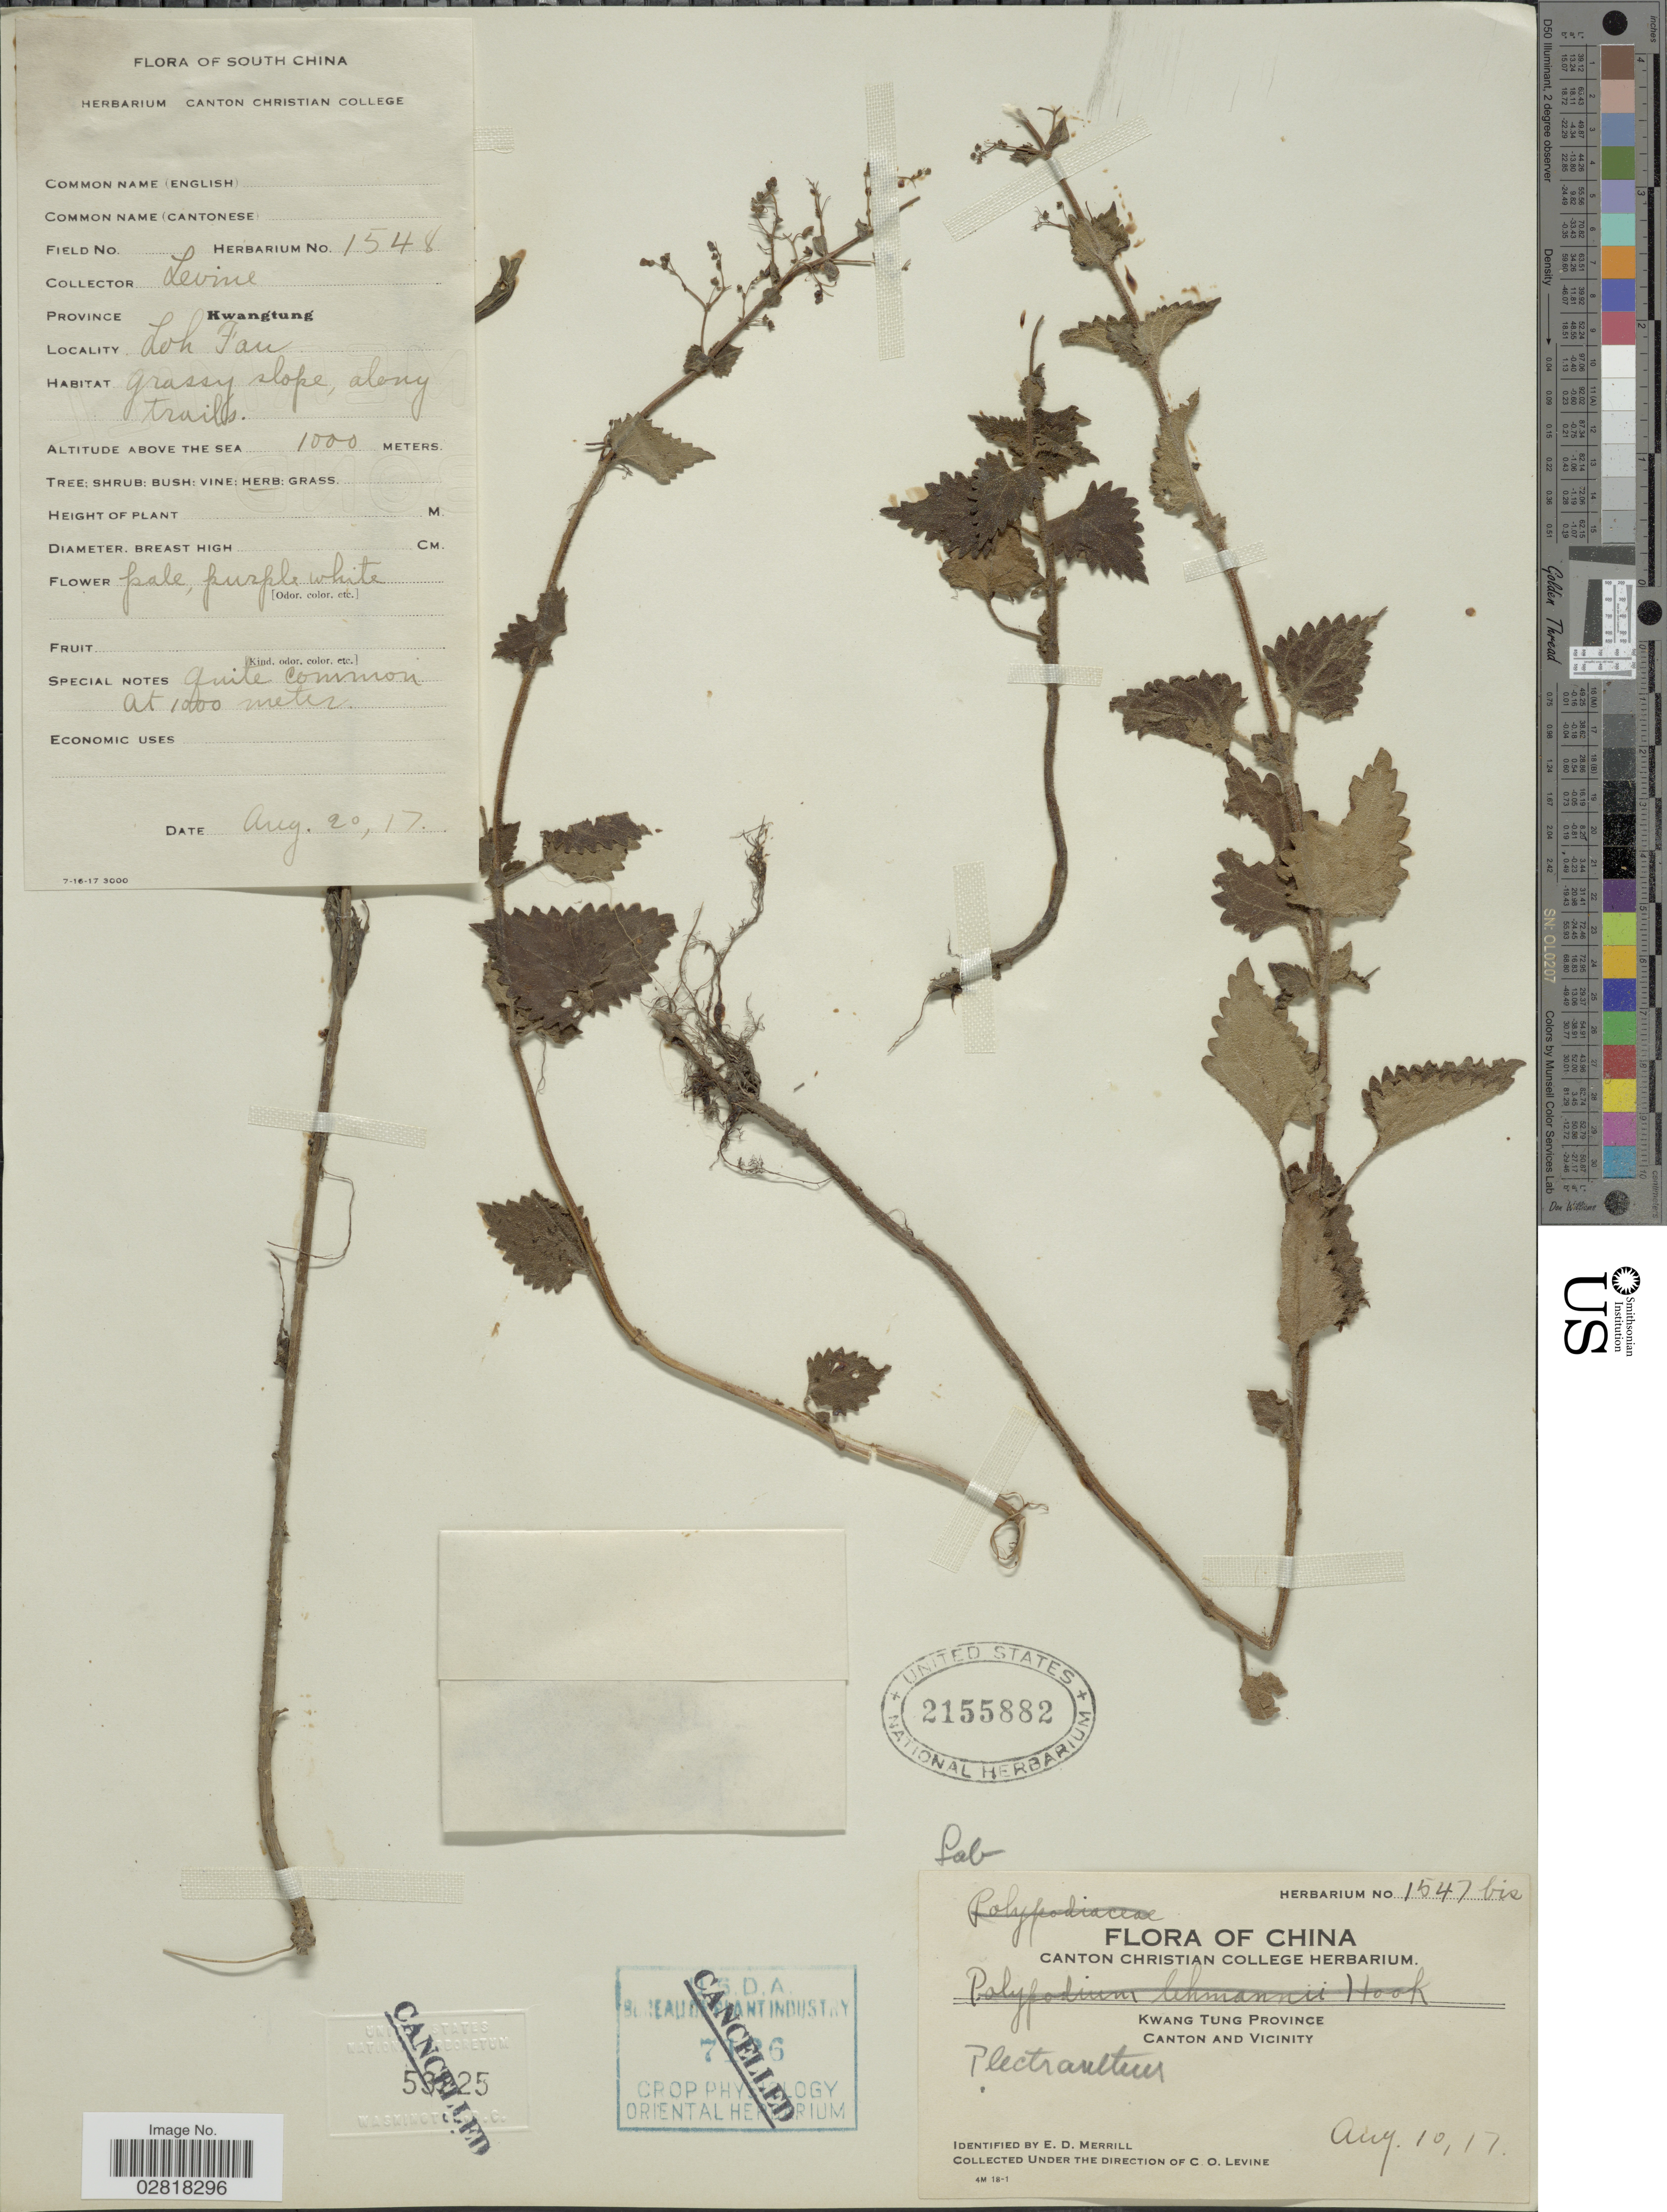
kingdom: Plantae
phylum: Tracheophyta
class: Magnoliopsida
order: Lamiales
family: Lamiaceae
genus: Plectranthus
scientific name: Plectranthus sp.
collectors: C. O. Levine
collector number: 1547bis/1548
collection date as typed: Transcribed d/m/y: 10/8/17 to 20/8/17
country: China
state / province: Guangdong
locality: Kwang Tung Province, Canton and vicinity, Loh Fau, South China.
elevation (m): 1000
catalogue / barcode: US 2155882